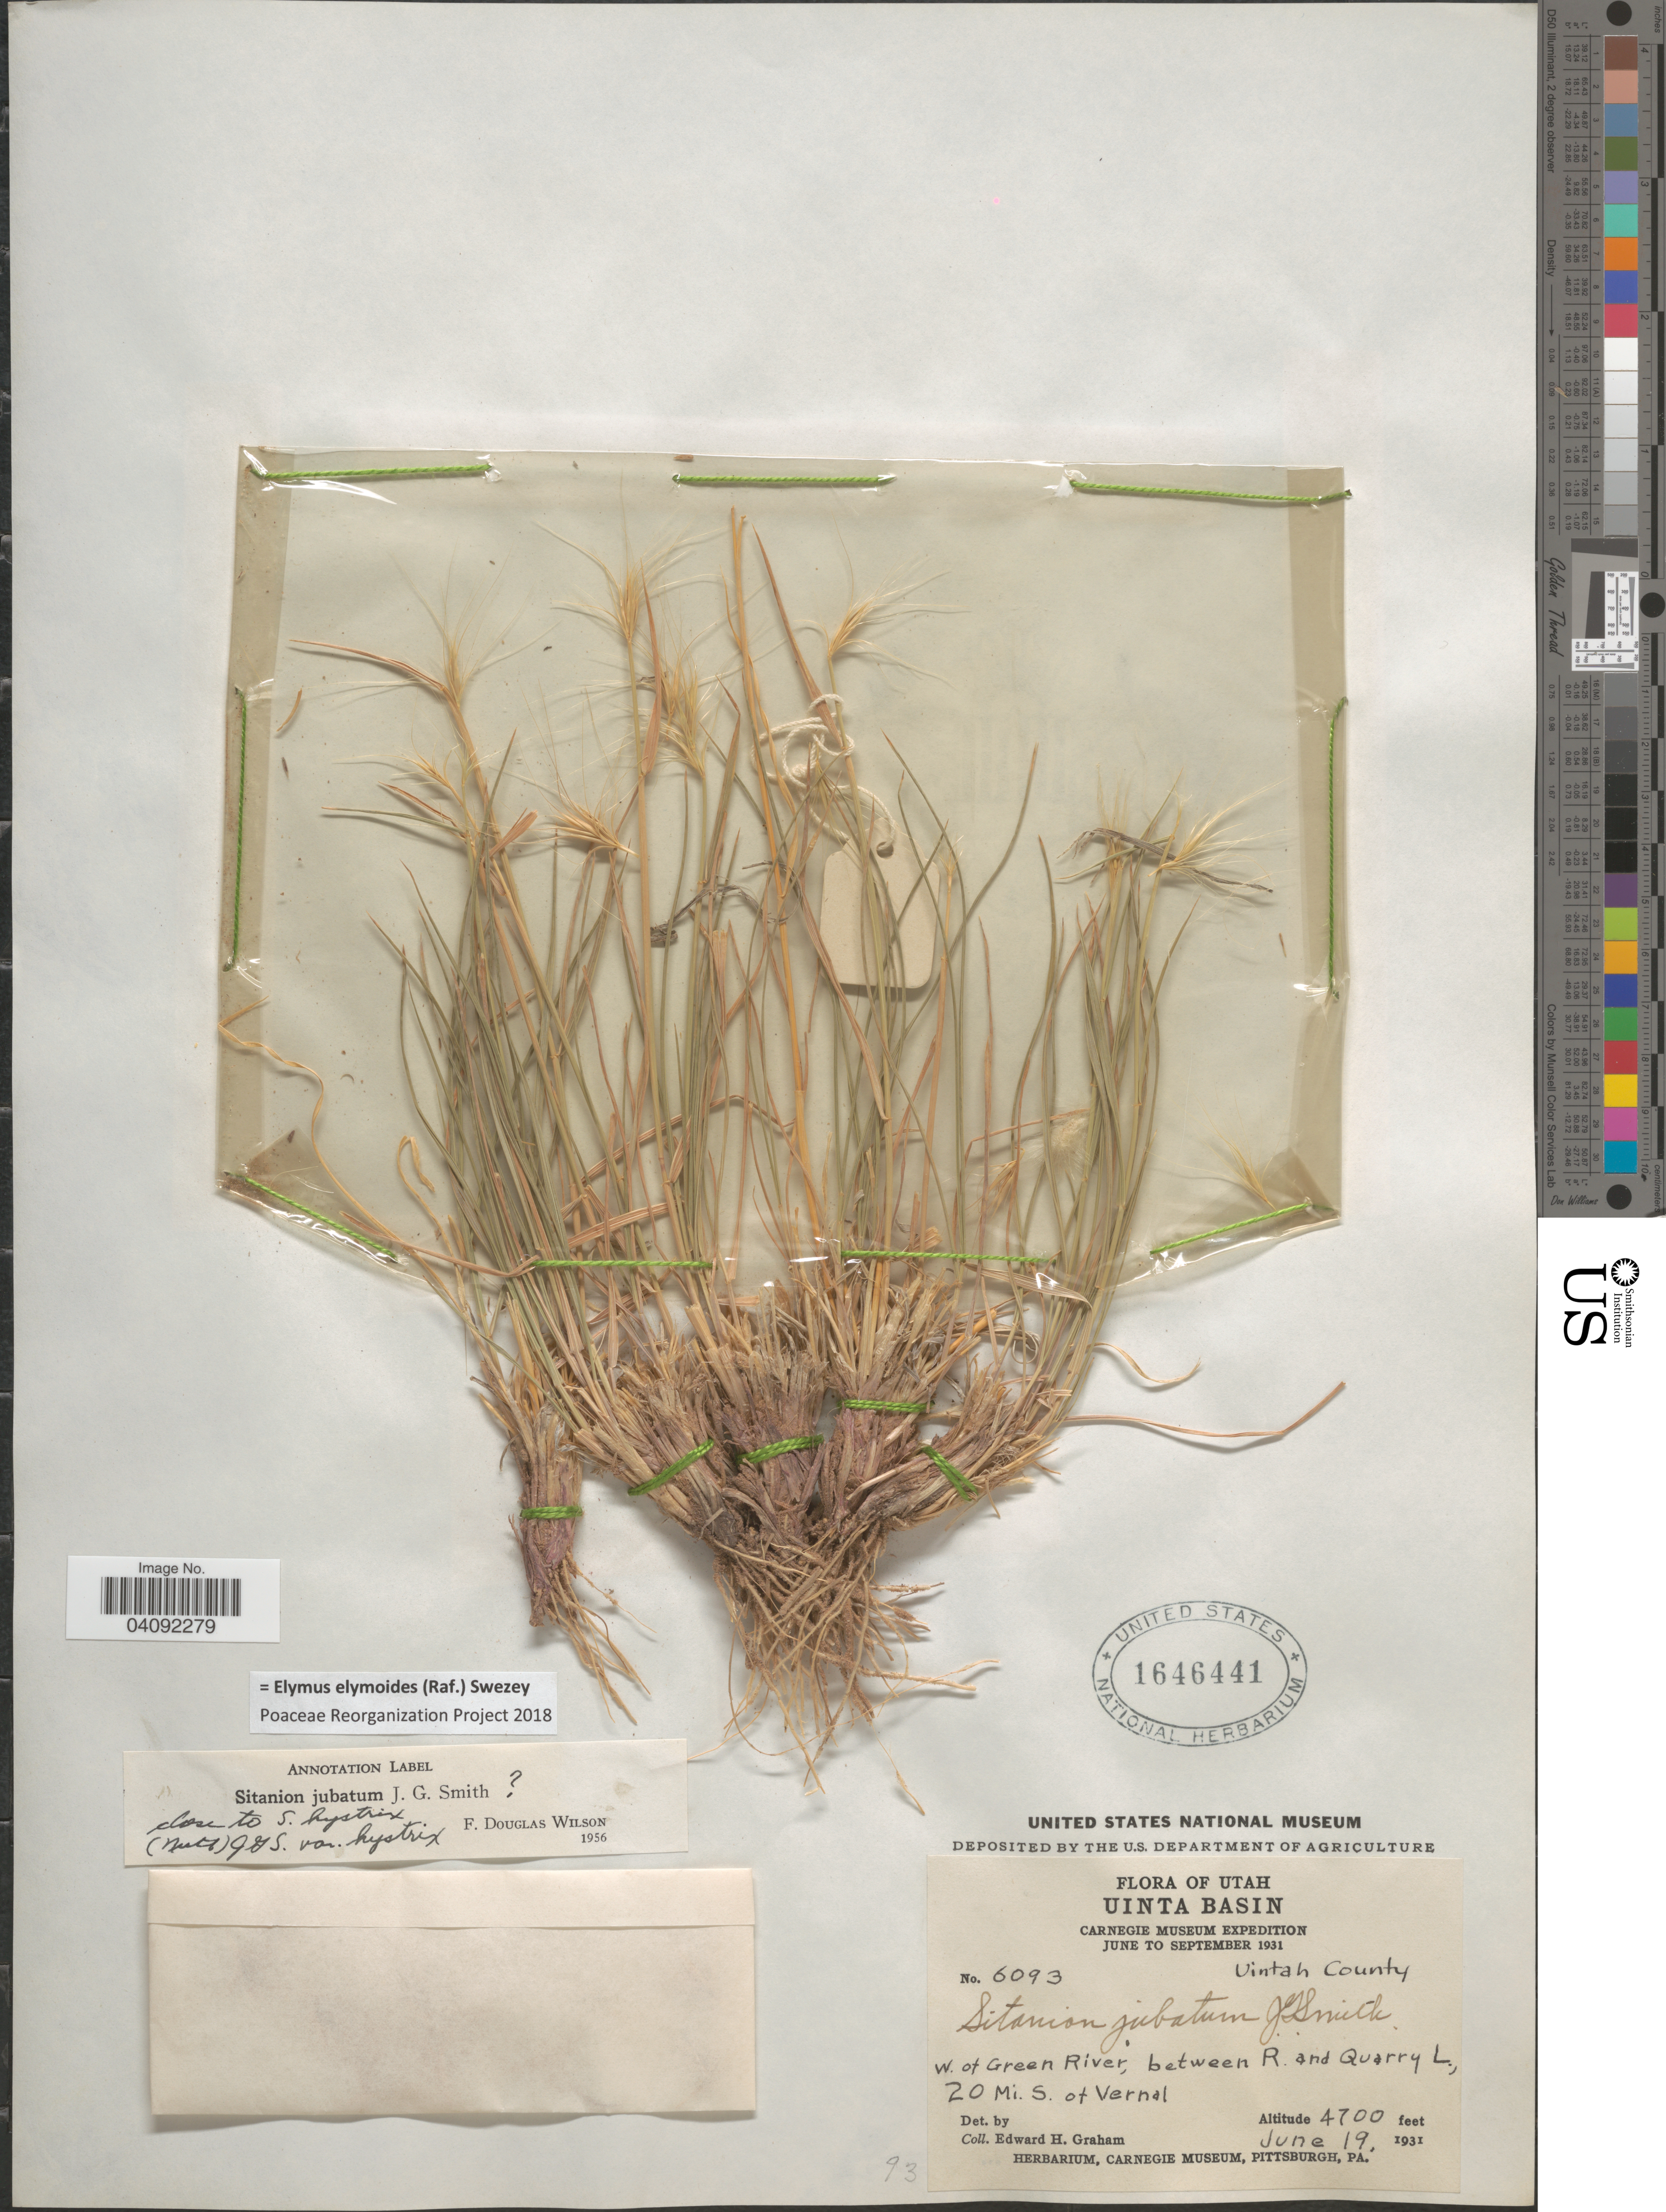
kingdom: Plantae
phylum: Tracheophyta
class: Liliopsida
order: Poales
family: Poaceae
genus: Elymus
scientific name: Elymus elymoides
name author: (Raf.) Swezey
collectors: E. H. Graham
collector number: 6093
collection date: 1931-06-19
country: United States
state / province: Utah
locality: Uinta Basin. Carnegie Museum Expedition June to September 1931. Uintah County. W. of Green River, between R. and Quarry L., 20 mi. S. of Vernal.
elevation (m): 1433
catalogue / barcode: US 1646441